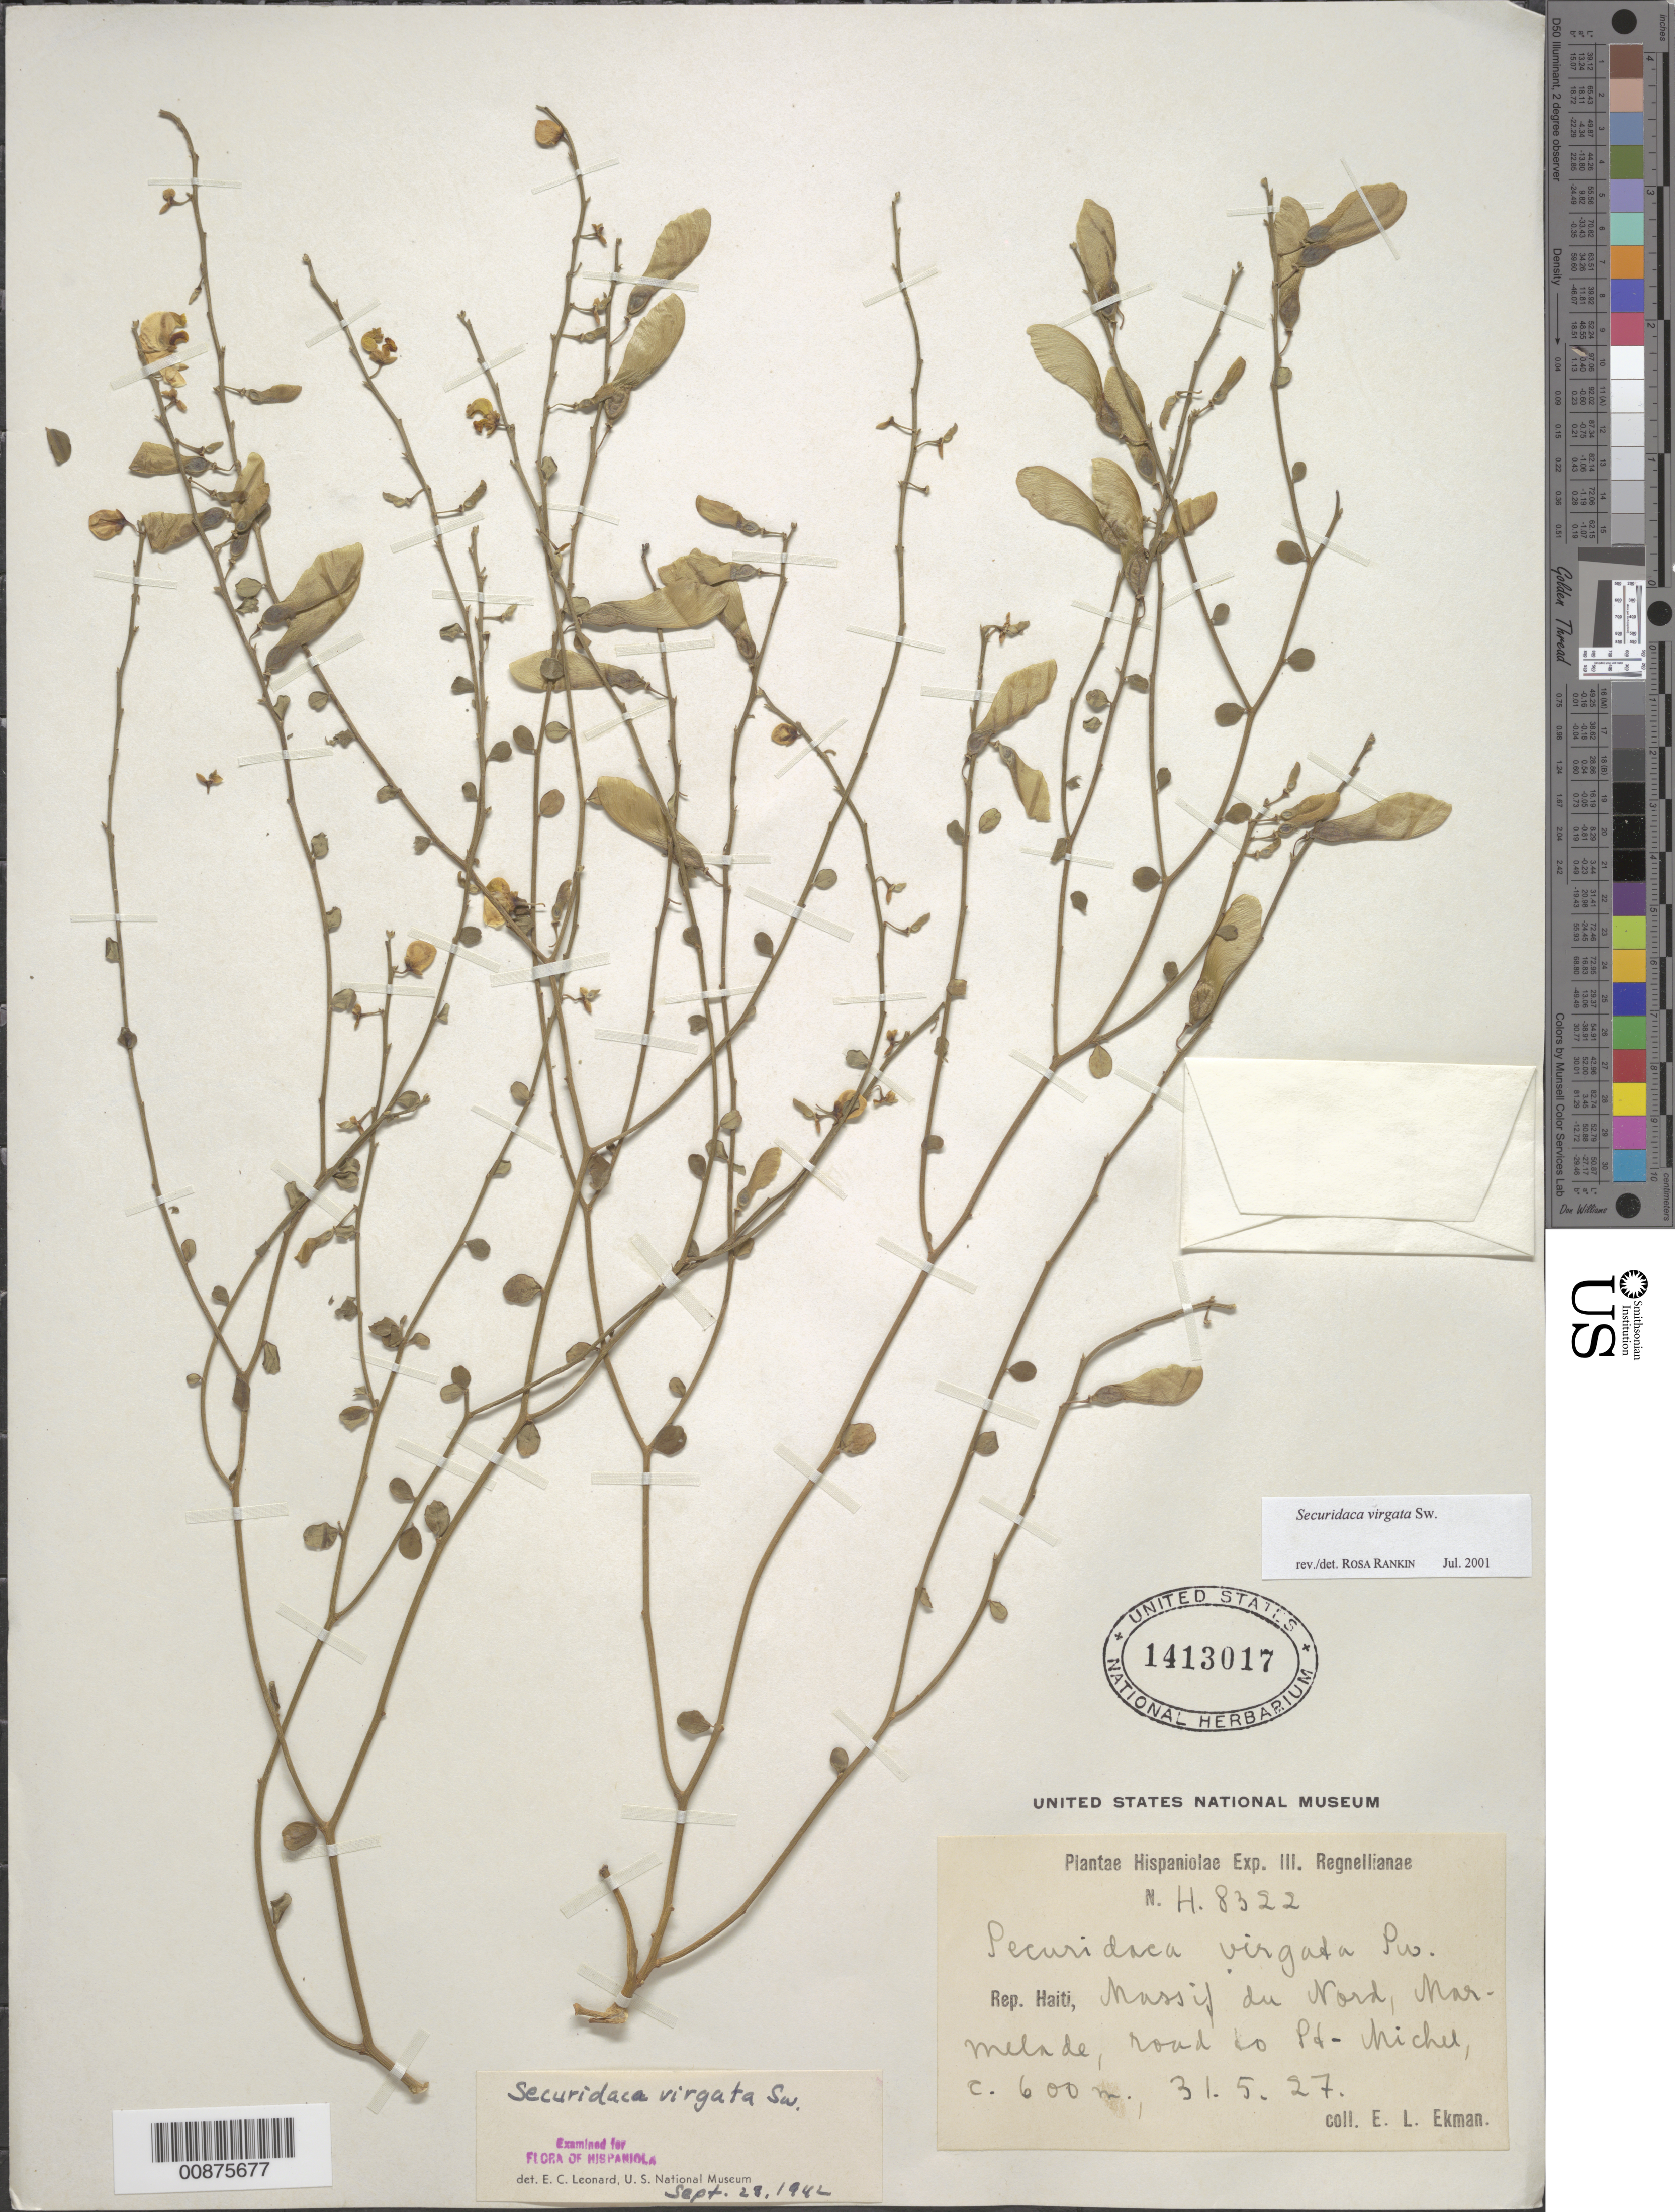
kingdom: Plantae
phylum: Tracheophyta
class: Magnoliopsida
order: Fabales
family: Polygalaceae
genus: Securidaca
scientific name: Securidaca virgata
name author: Sw.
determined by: Rankin Rodriguez, Rosa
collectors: E. L. Ekman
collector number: H 8322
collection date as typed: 31 May 1927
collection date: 1927-05-31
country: Haiti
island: Hispaniola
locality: Massif du Nord, Marmelade, road to St. Michel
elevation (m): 600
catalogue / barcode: US 1413017